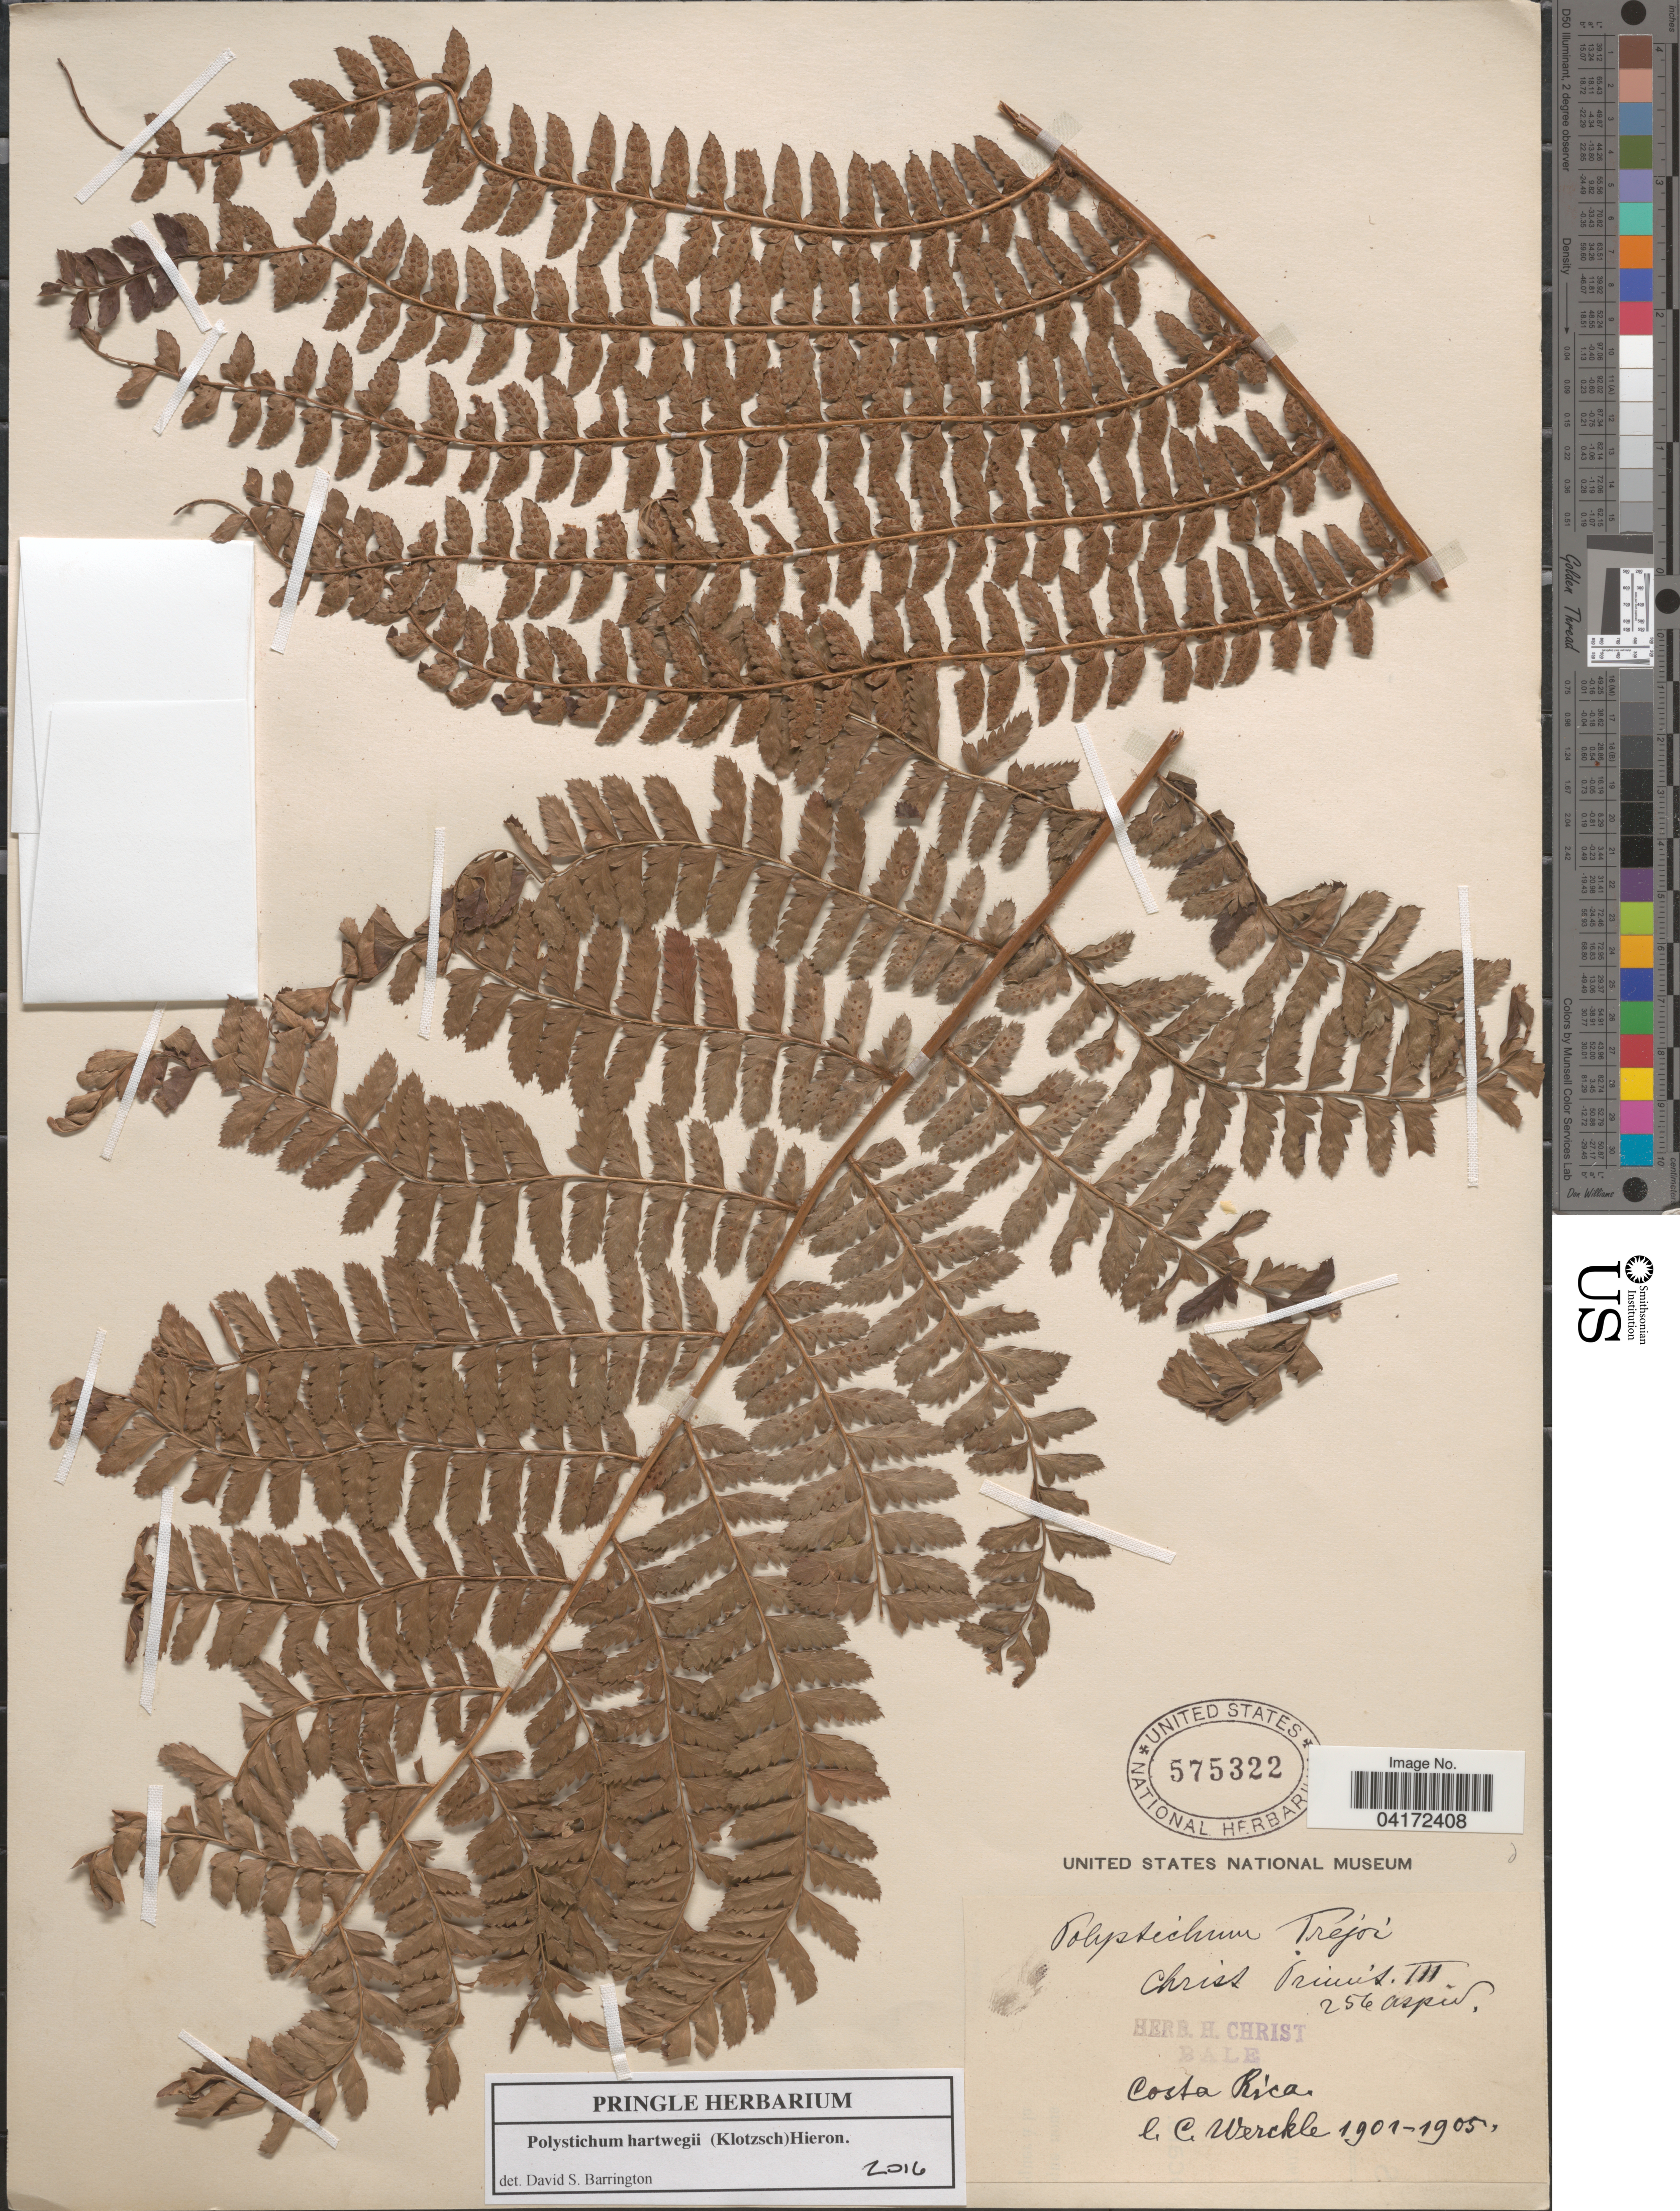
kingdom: Plantae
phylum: Tracheophyta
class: Polypodiopsida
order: Polypodiales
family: Dryopteridaceae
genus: Polystichum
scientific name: Polystichum hartwegii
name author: (Klotzsch) Hieron.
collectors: C. C Wercklé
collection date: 1901/1905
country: Costa Rica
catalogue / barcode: US 575322